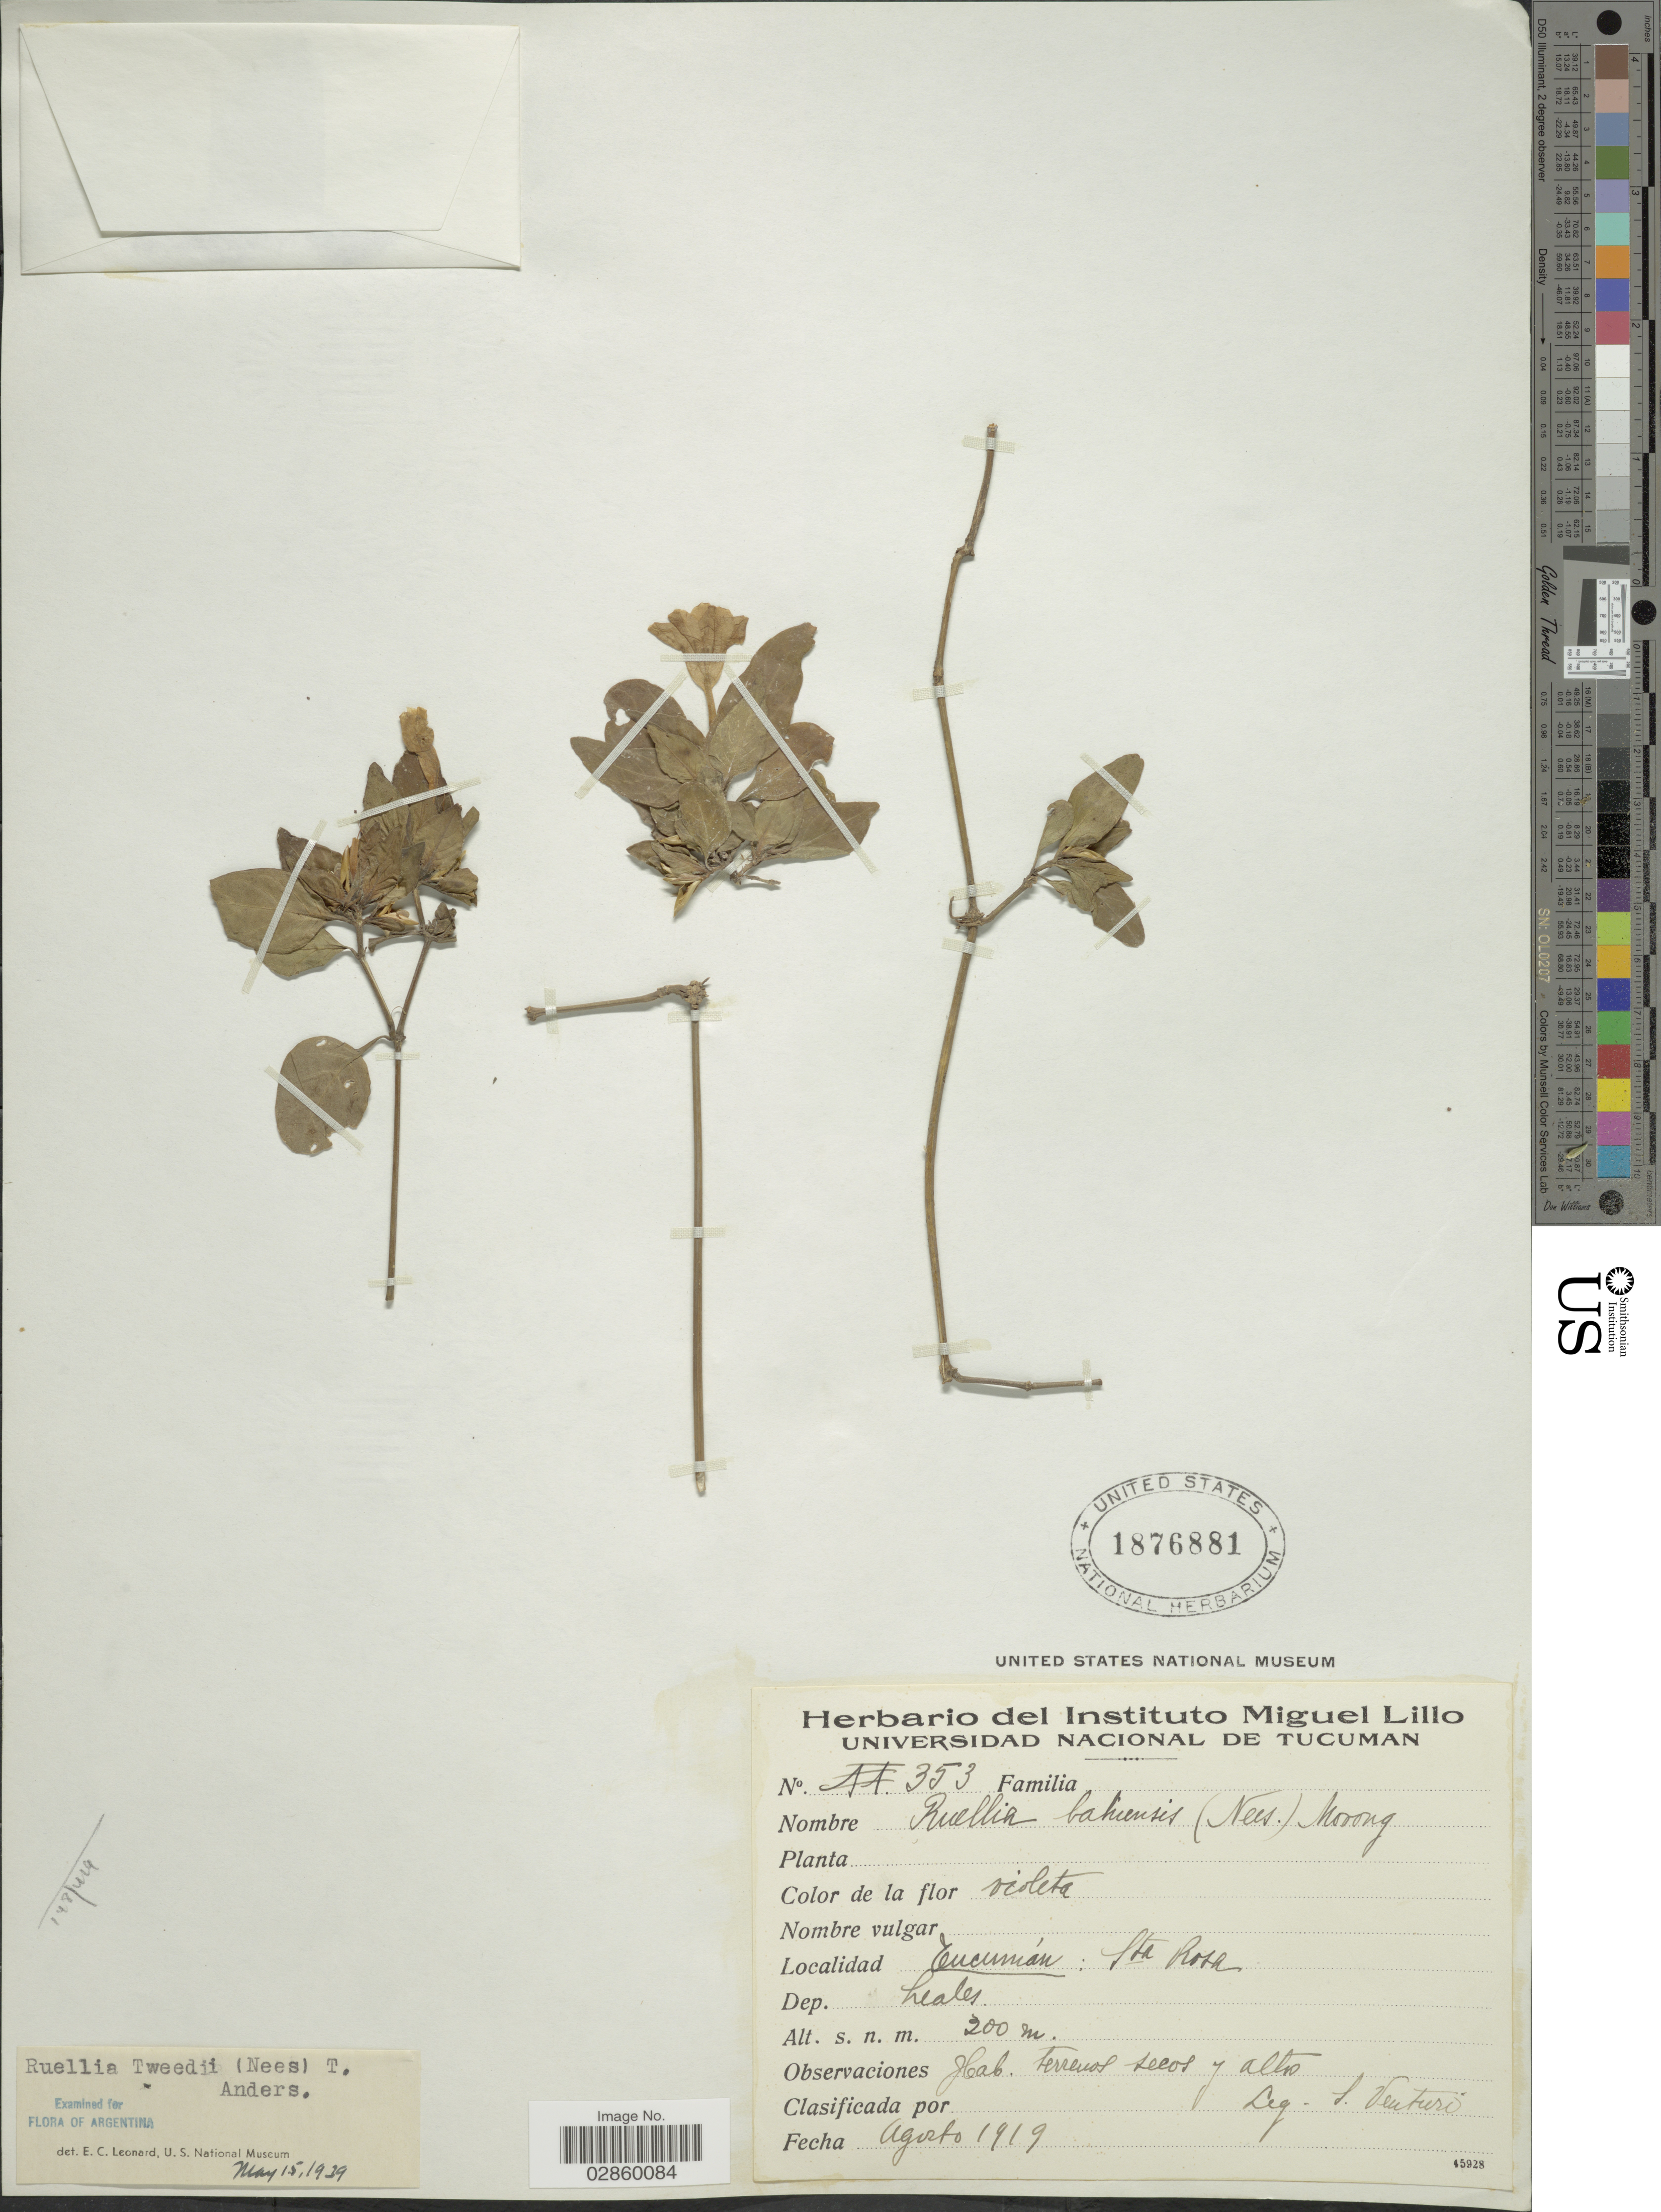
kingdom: Plantae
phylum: Tracheophyta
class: Magnoliopsida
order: Lamiales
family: Acanthaceae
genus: Ruellia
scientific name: Ruellia erythropus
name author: (Nees) Lindau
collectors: S. Venturi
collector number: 353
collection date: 1919-08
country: Argentina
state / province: Tucuman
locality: Tucúman: Sta. Rosa, Dep. Leales.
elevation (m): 200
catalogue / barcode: US 1876881